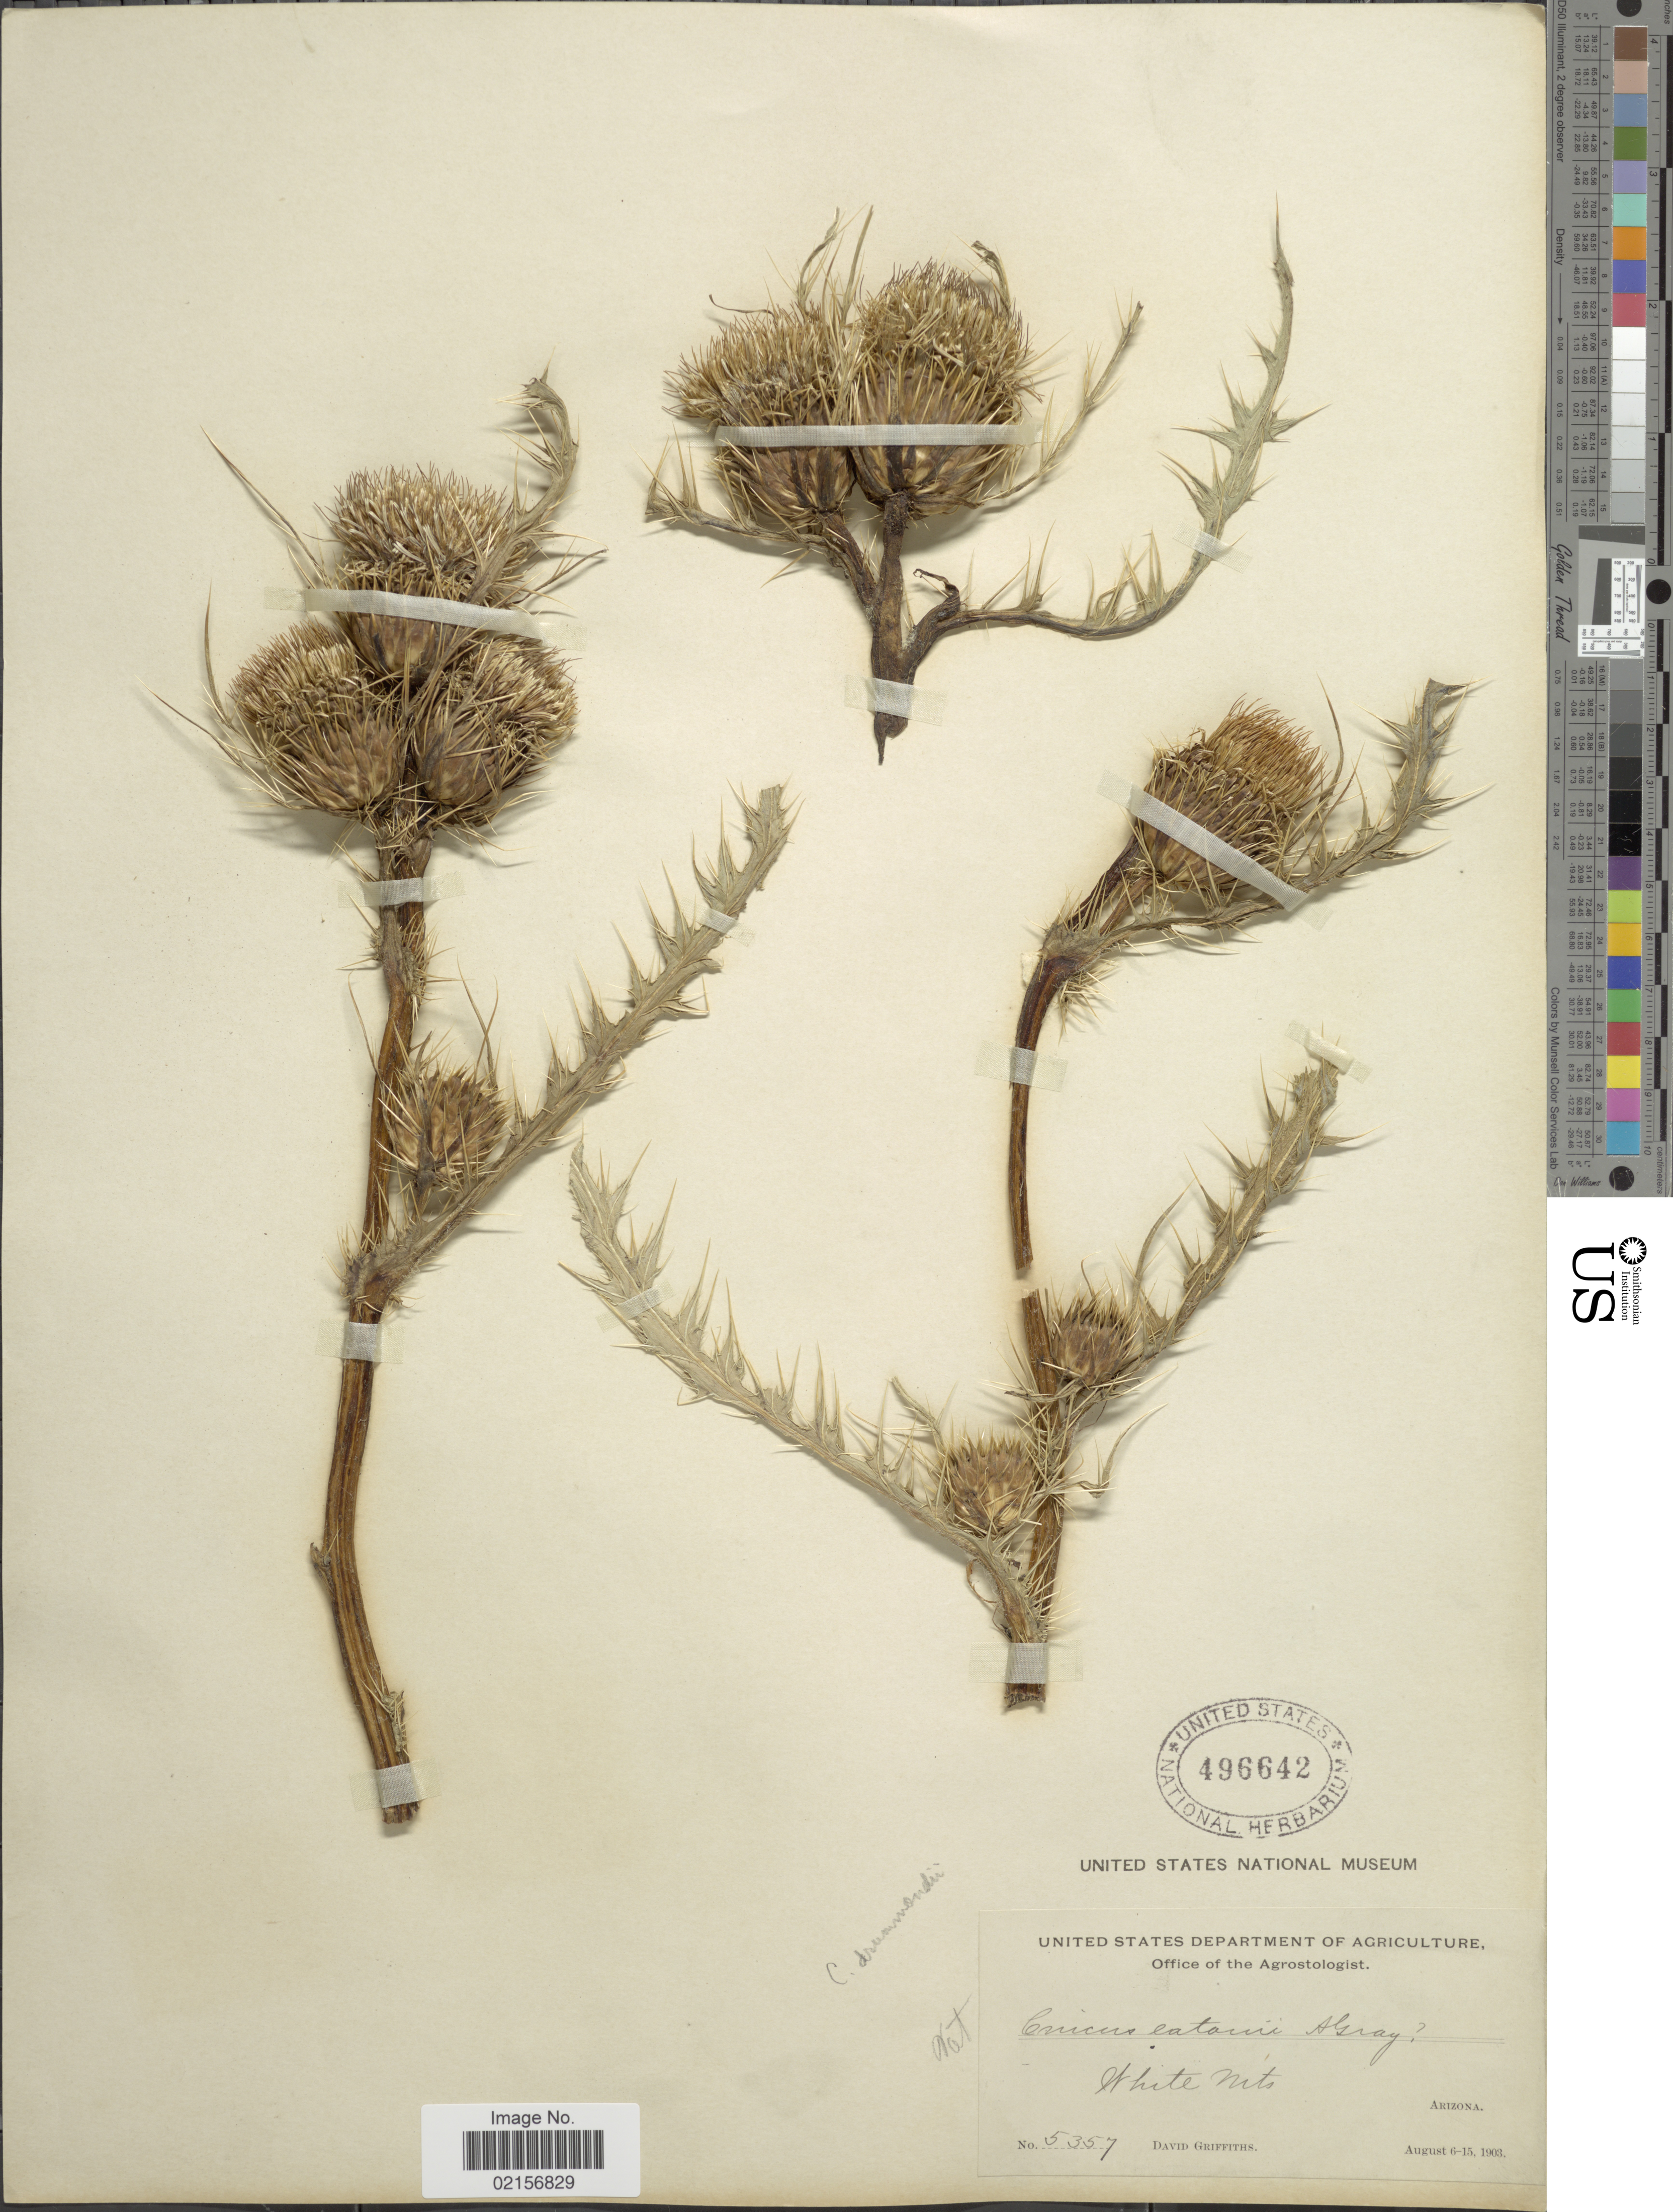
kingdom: Plantae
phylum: Tracheophyta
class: Magnoliopsida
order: Asterales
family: Asteraceae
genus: Cirsium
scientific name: Cirsium drummondii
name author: Torr. & A. Gray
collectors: D. Griffths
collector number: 5357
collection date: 1903-08-06/1903-08-15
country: United States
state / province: Arizona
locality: White Mts.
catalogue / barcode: US 496642